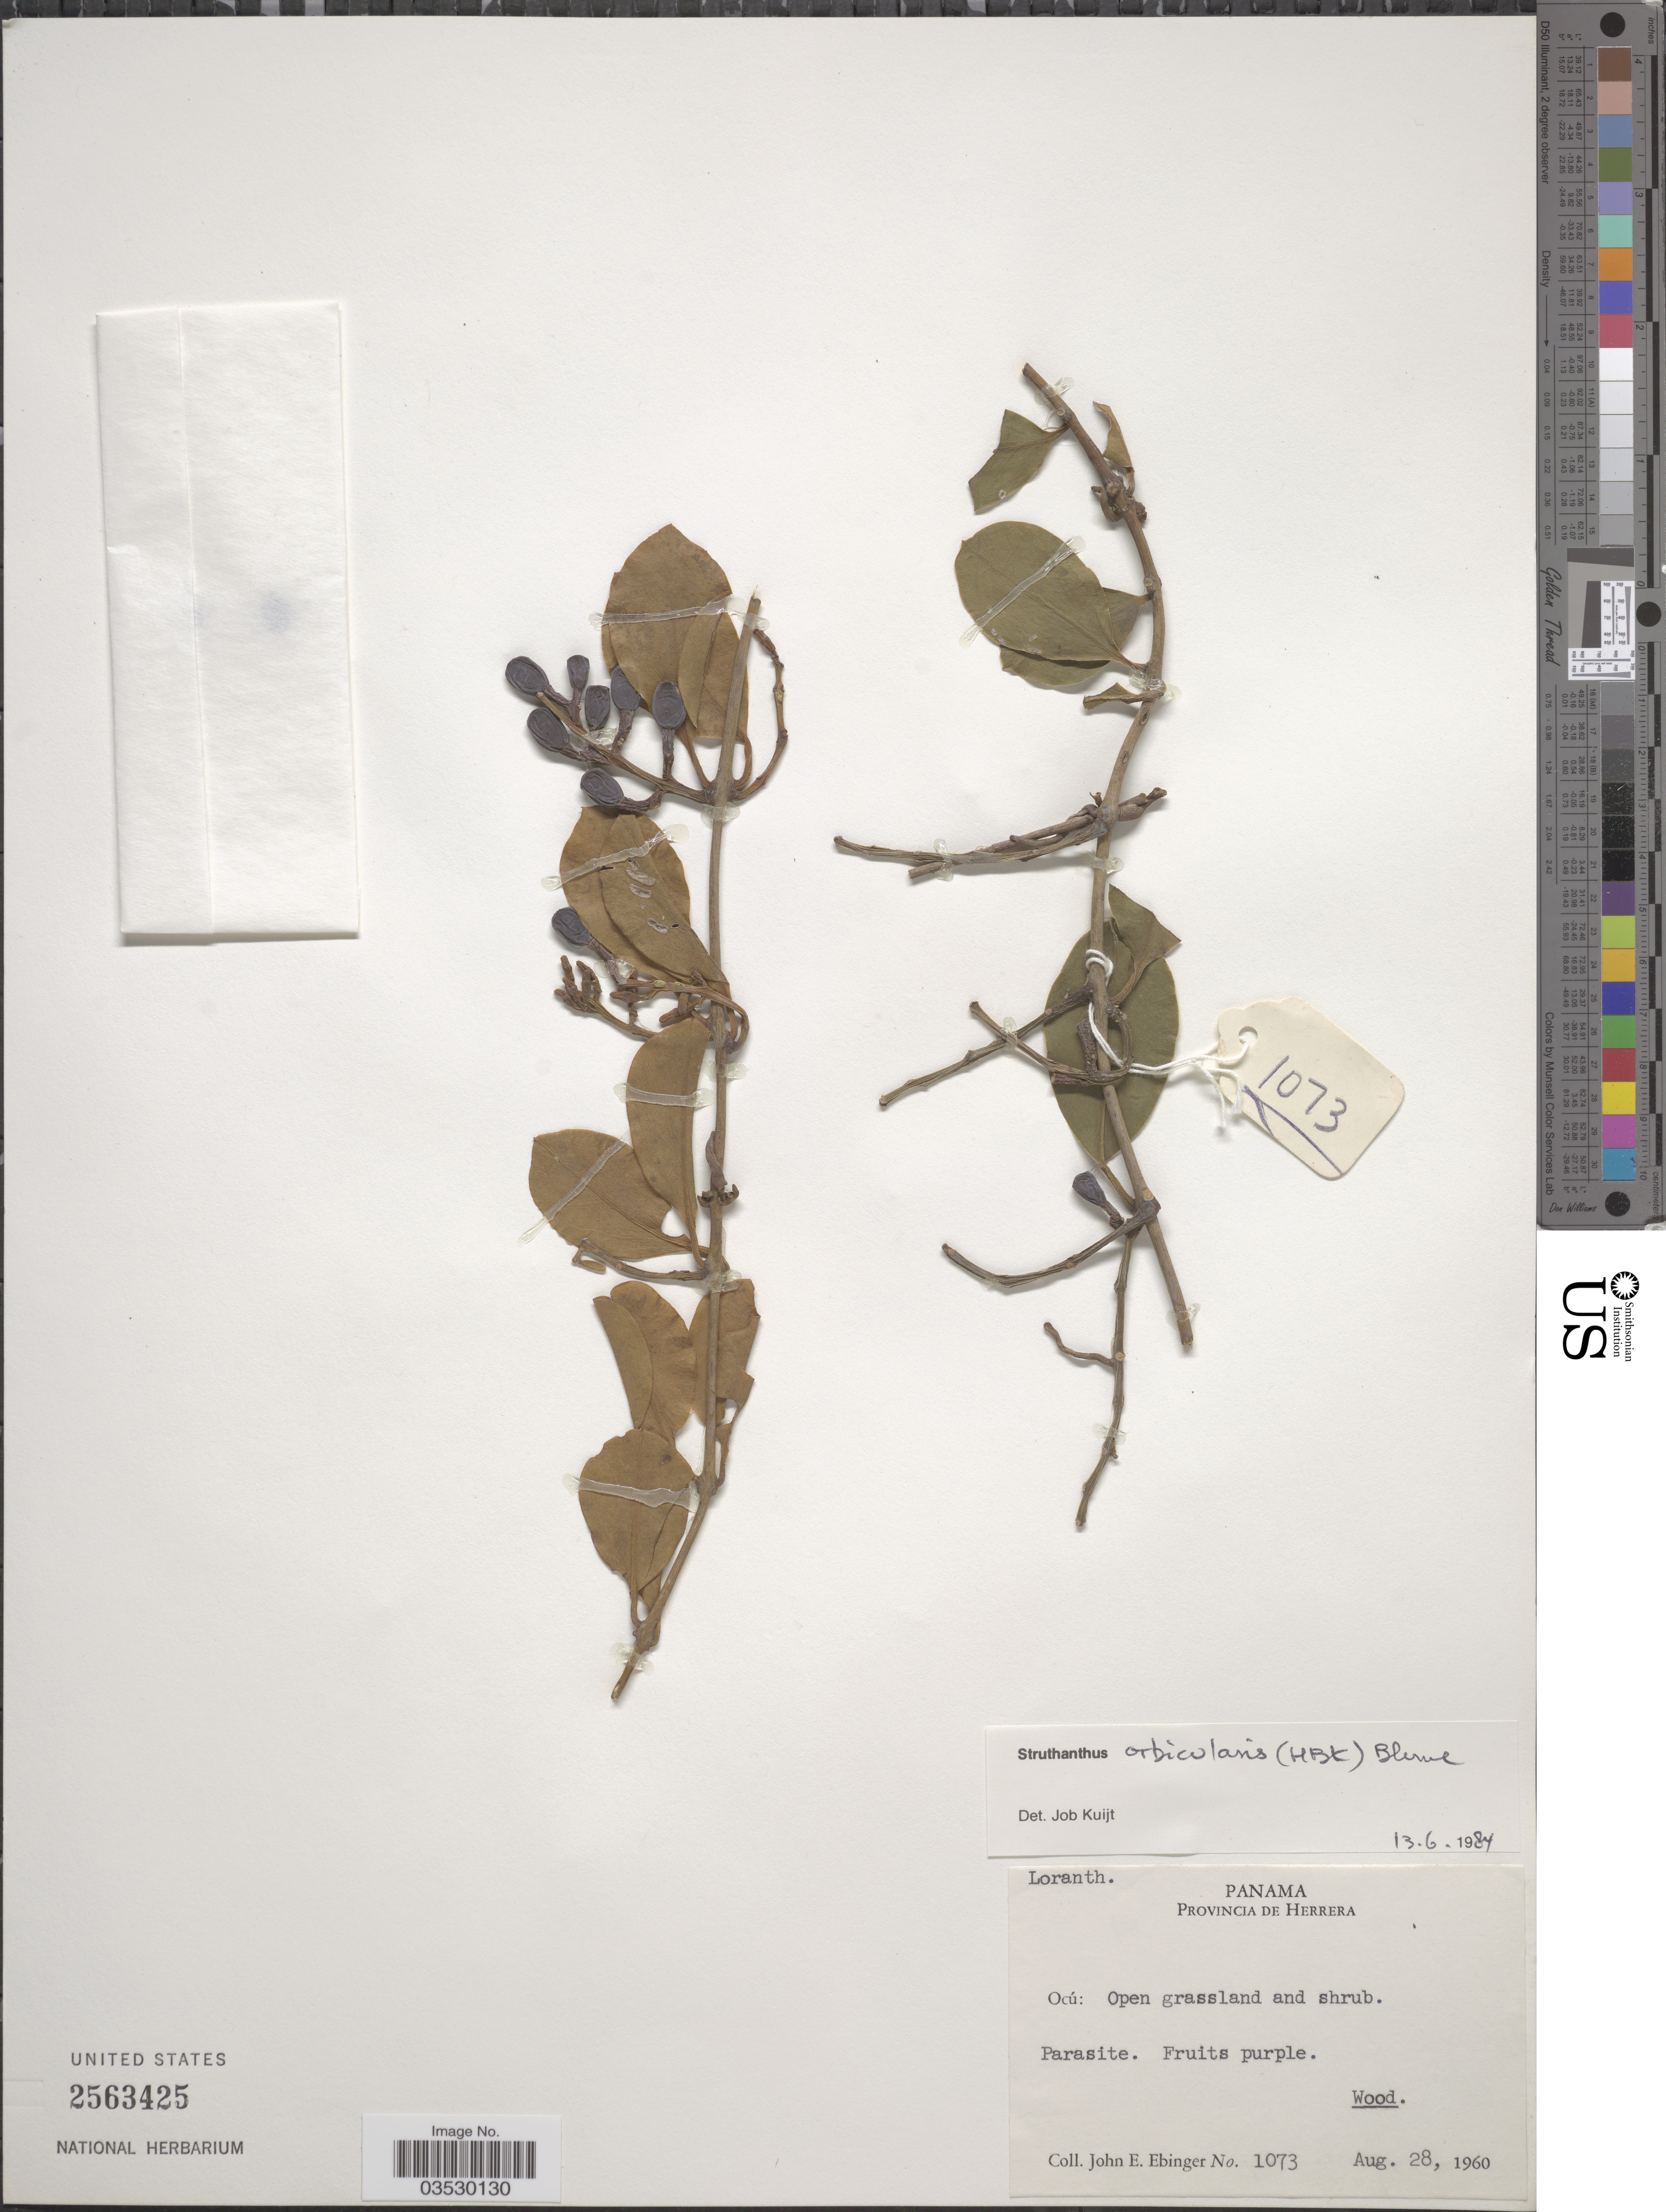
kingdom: Plantae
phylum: Tracheophyta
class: Magnoliopsida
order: Santalales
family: Loranthaceae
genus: Struthanthus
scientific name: Struthanthus orbicularis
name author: (Kunth) Blume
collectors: J. Ebinger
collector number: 1073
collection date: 1960-08-28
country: Panama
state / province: Herrera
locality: Ocú.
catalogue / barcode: US 2563425